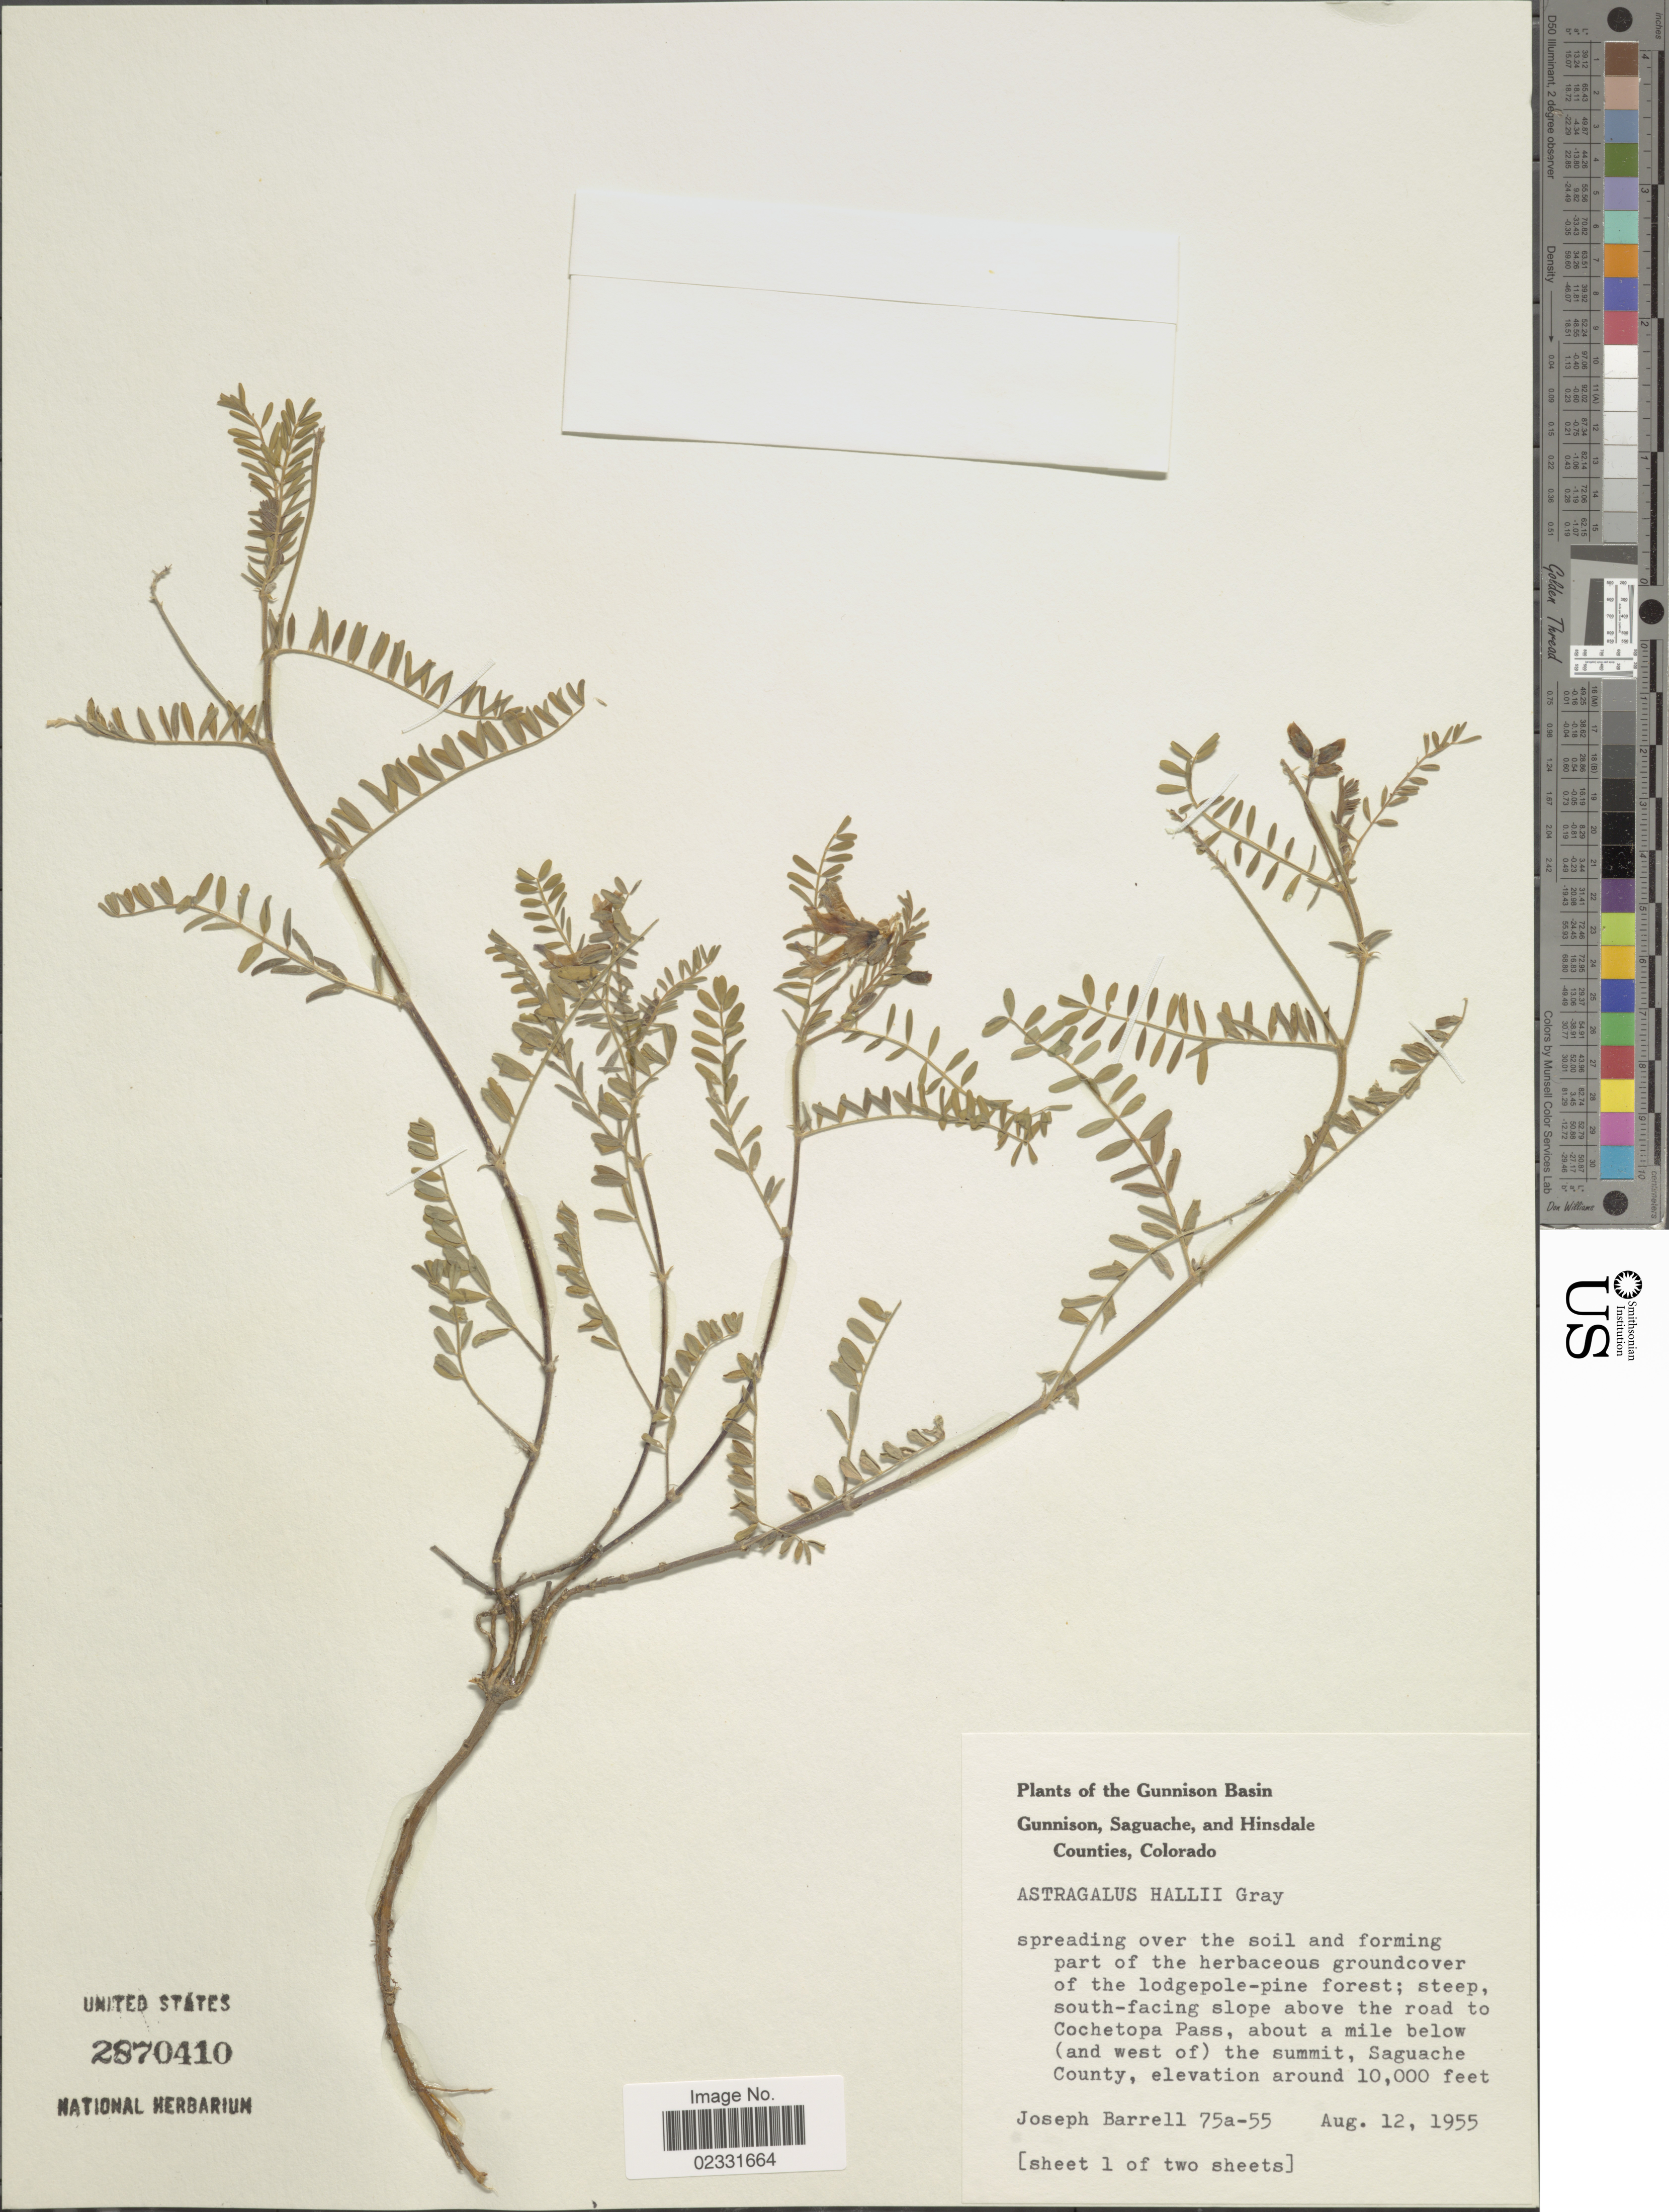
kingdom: Plantae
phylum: Tracheophyta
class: Magnoliopsida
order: Fabales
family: Fabaceae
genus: Astragalus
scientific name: Astragalus hallii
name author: A. Gray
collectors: J. Barrell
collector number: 75a-55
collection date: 1955-08-12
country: United States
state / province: Colorado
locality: The Gunnison Basin Gunnison, Saguache, and Hinsdale Counties, Colorado, steep, south-facing slope above the road to Cochetopa Pass, about a amile below (and west of) the summit, Saguache County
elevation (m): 3048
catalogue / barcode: US 2870410